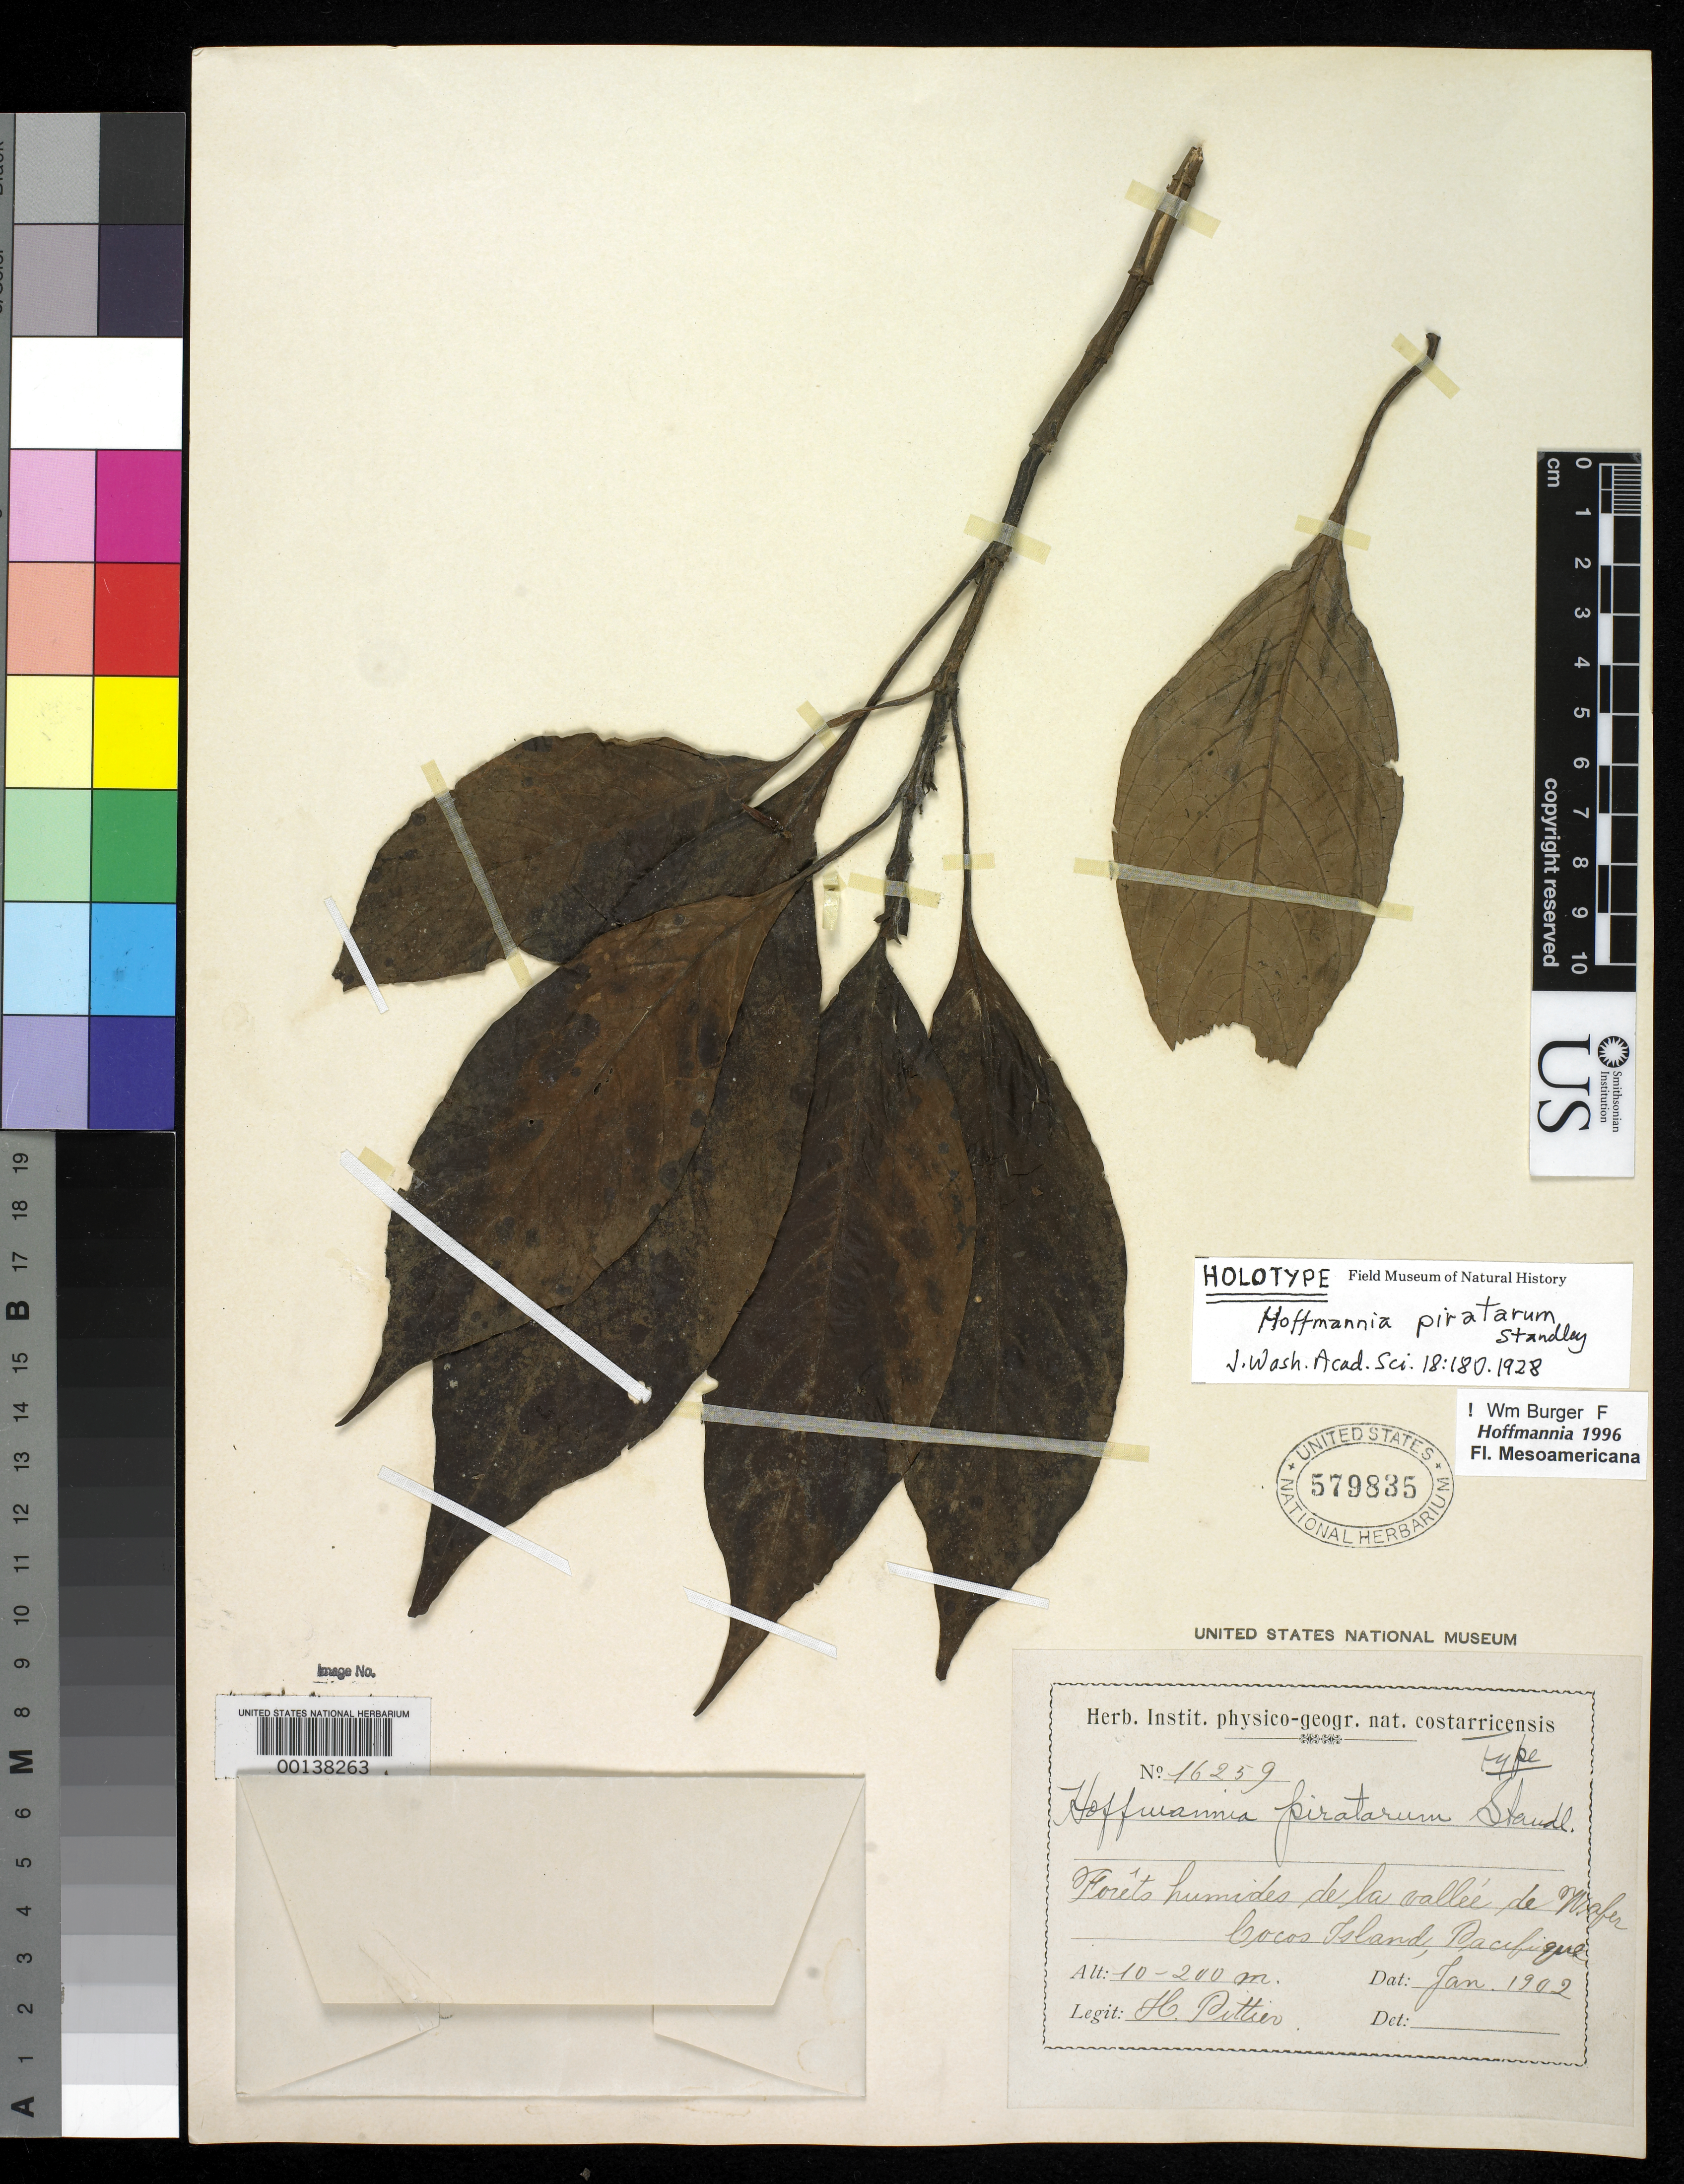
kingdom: Plantae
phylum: Tracheophyta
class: Magnoliopsida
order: Gentianales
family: Rubiaceae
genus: Hoffmannia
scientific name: Hoffmannia piratarum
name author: Standl.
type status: Holotype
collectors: H. F. Pittier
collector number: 16259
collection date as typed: Jan 1902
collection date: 1902-01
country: Costa Rica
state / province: Puntarenas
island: Cocos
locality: Vallee de Wafer.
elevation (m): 10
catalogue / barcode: US 579835